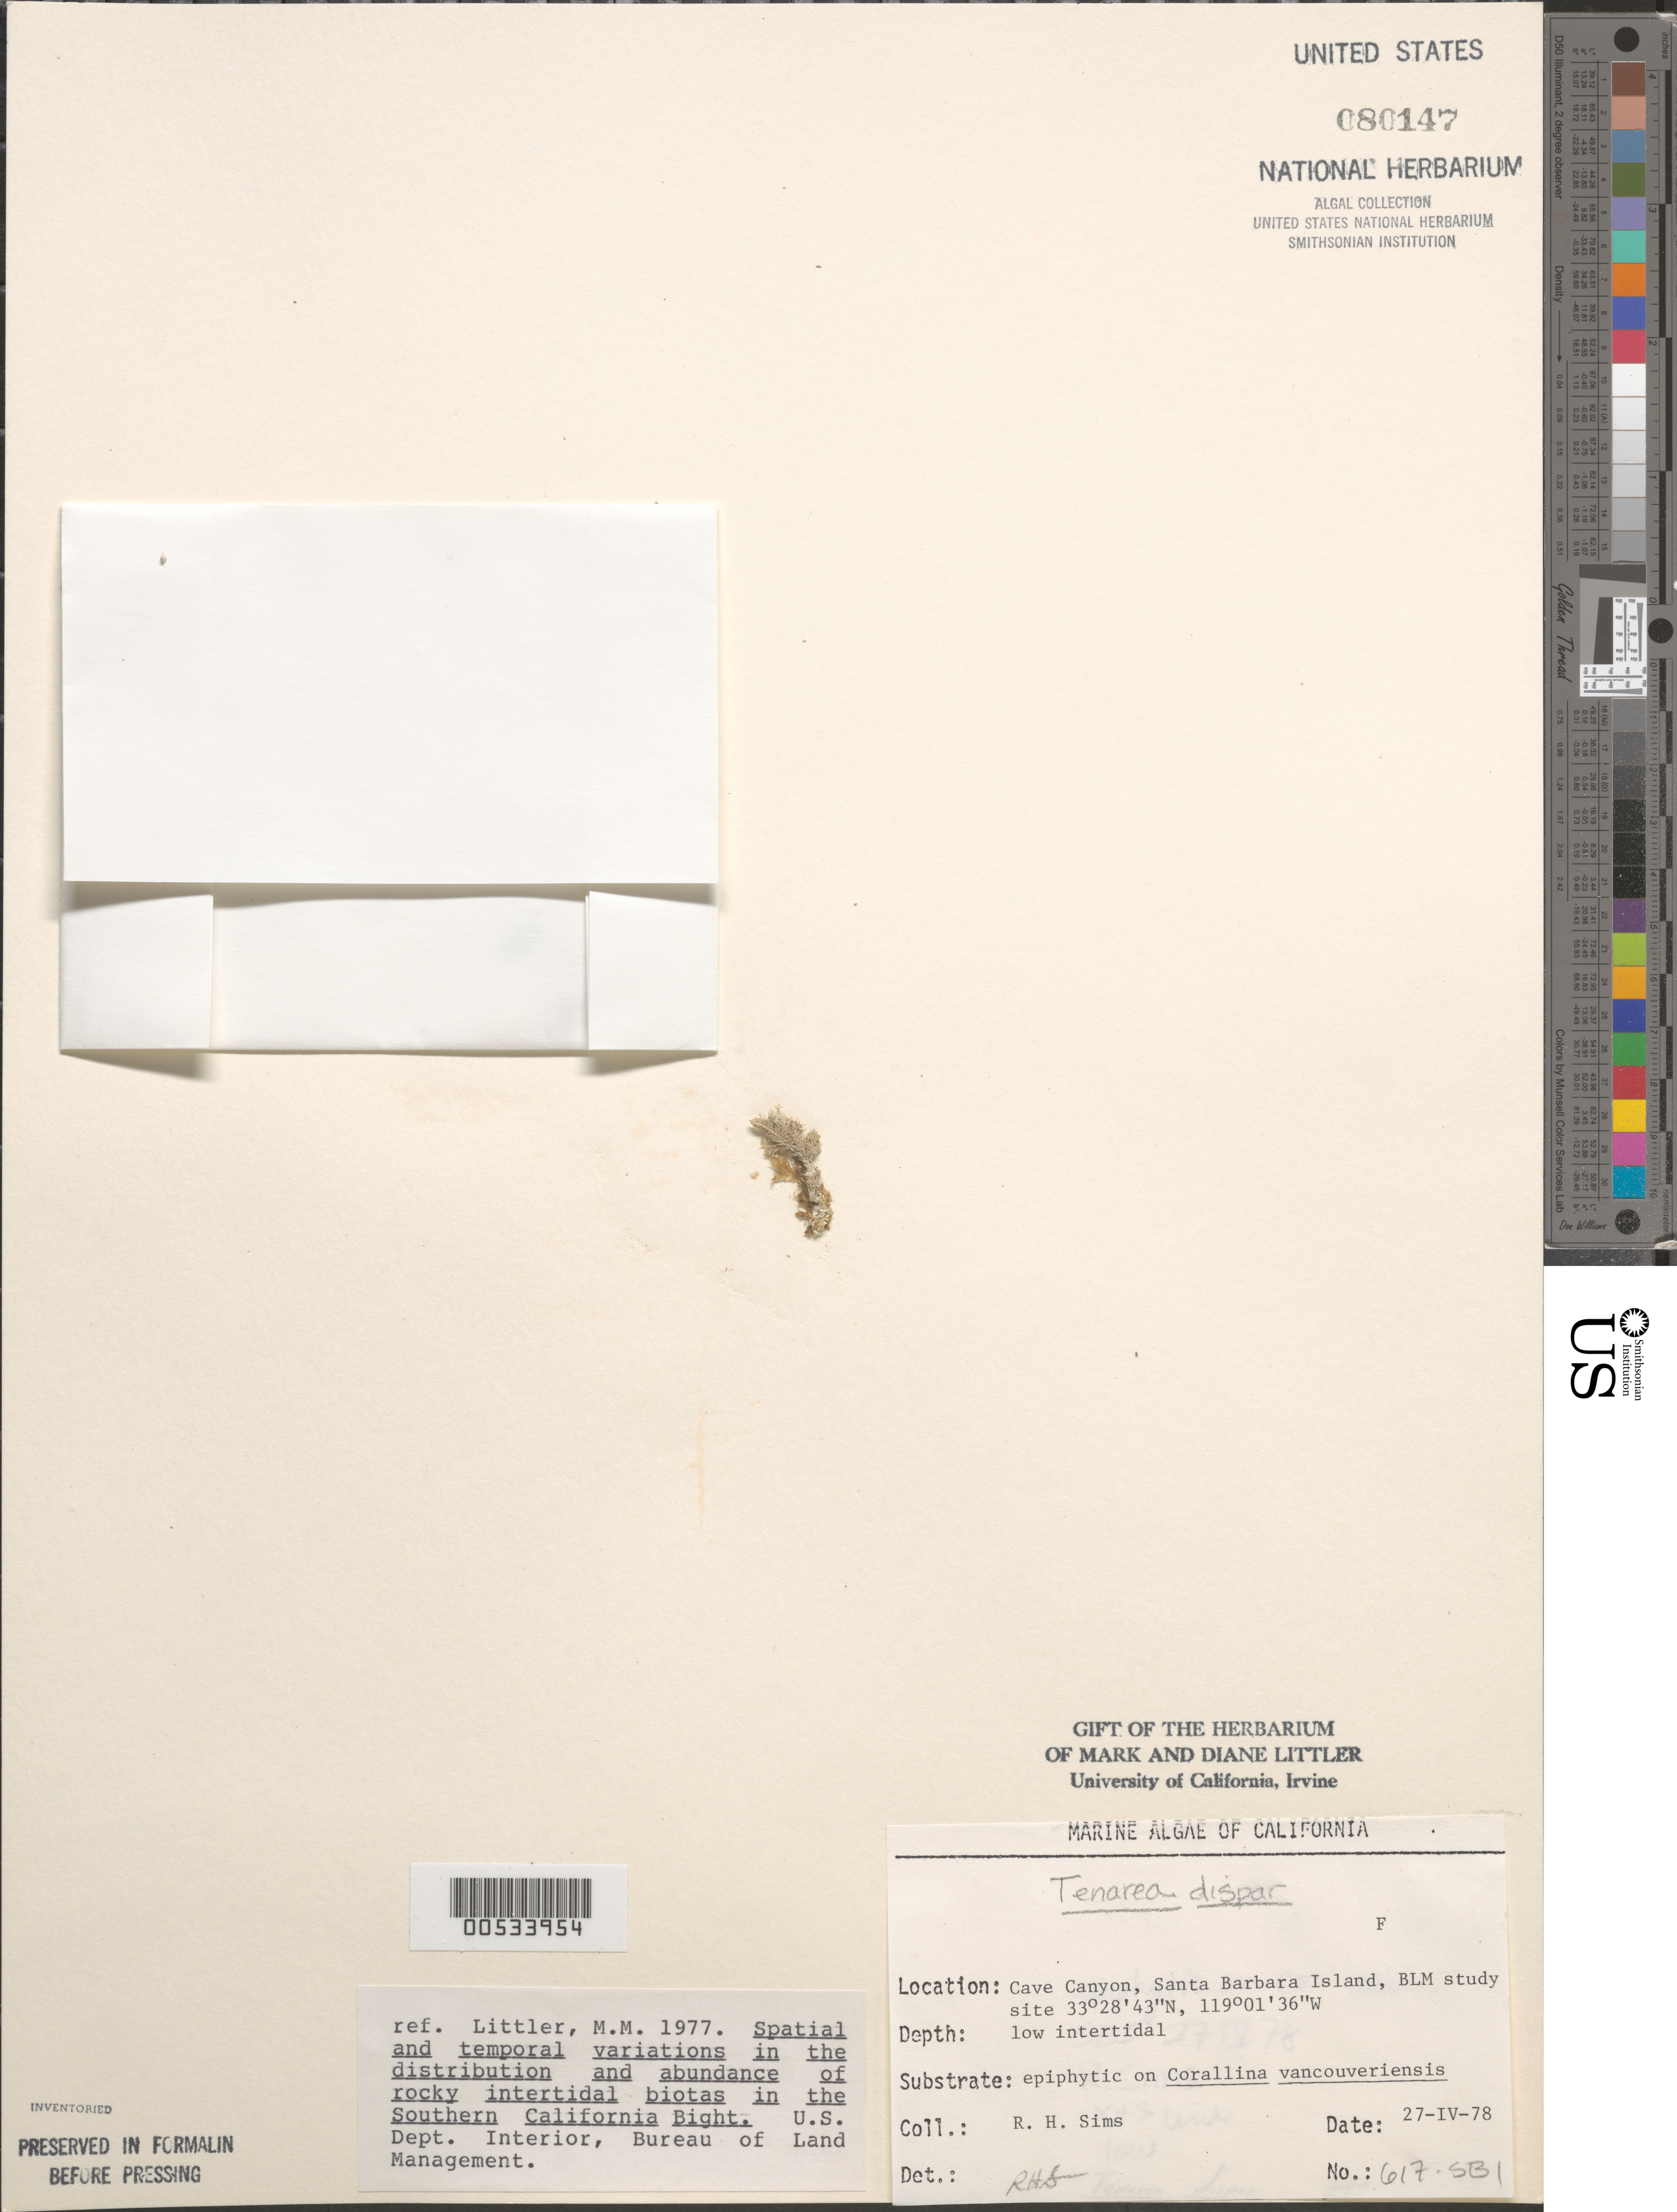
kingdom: Plantae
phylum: Rhodophyta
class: Florideophyceae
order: Corallinales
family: Lithophyllaceae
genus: Lithophyllum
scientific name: Lithophyllum dispar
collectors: R. H. Sims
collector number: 617-SBI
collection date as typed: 27 Apr 1978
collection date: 1978-04-27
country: United States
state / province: California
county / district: Santa Barbara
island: Santa Barbara Island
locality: Cave Canyon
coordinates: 33 28' 43" N, 119 01' 36" W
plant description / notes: BLM-SOCALBIGHT Rocky Intertidal Survey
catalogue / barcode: US 80147